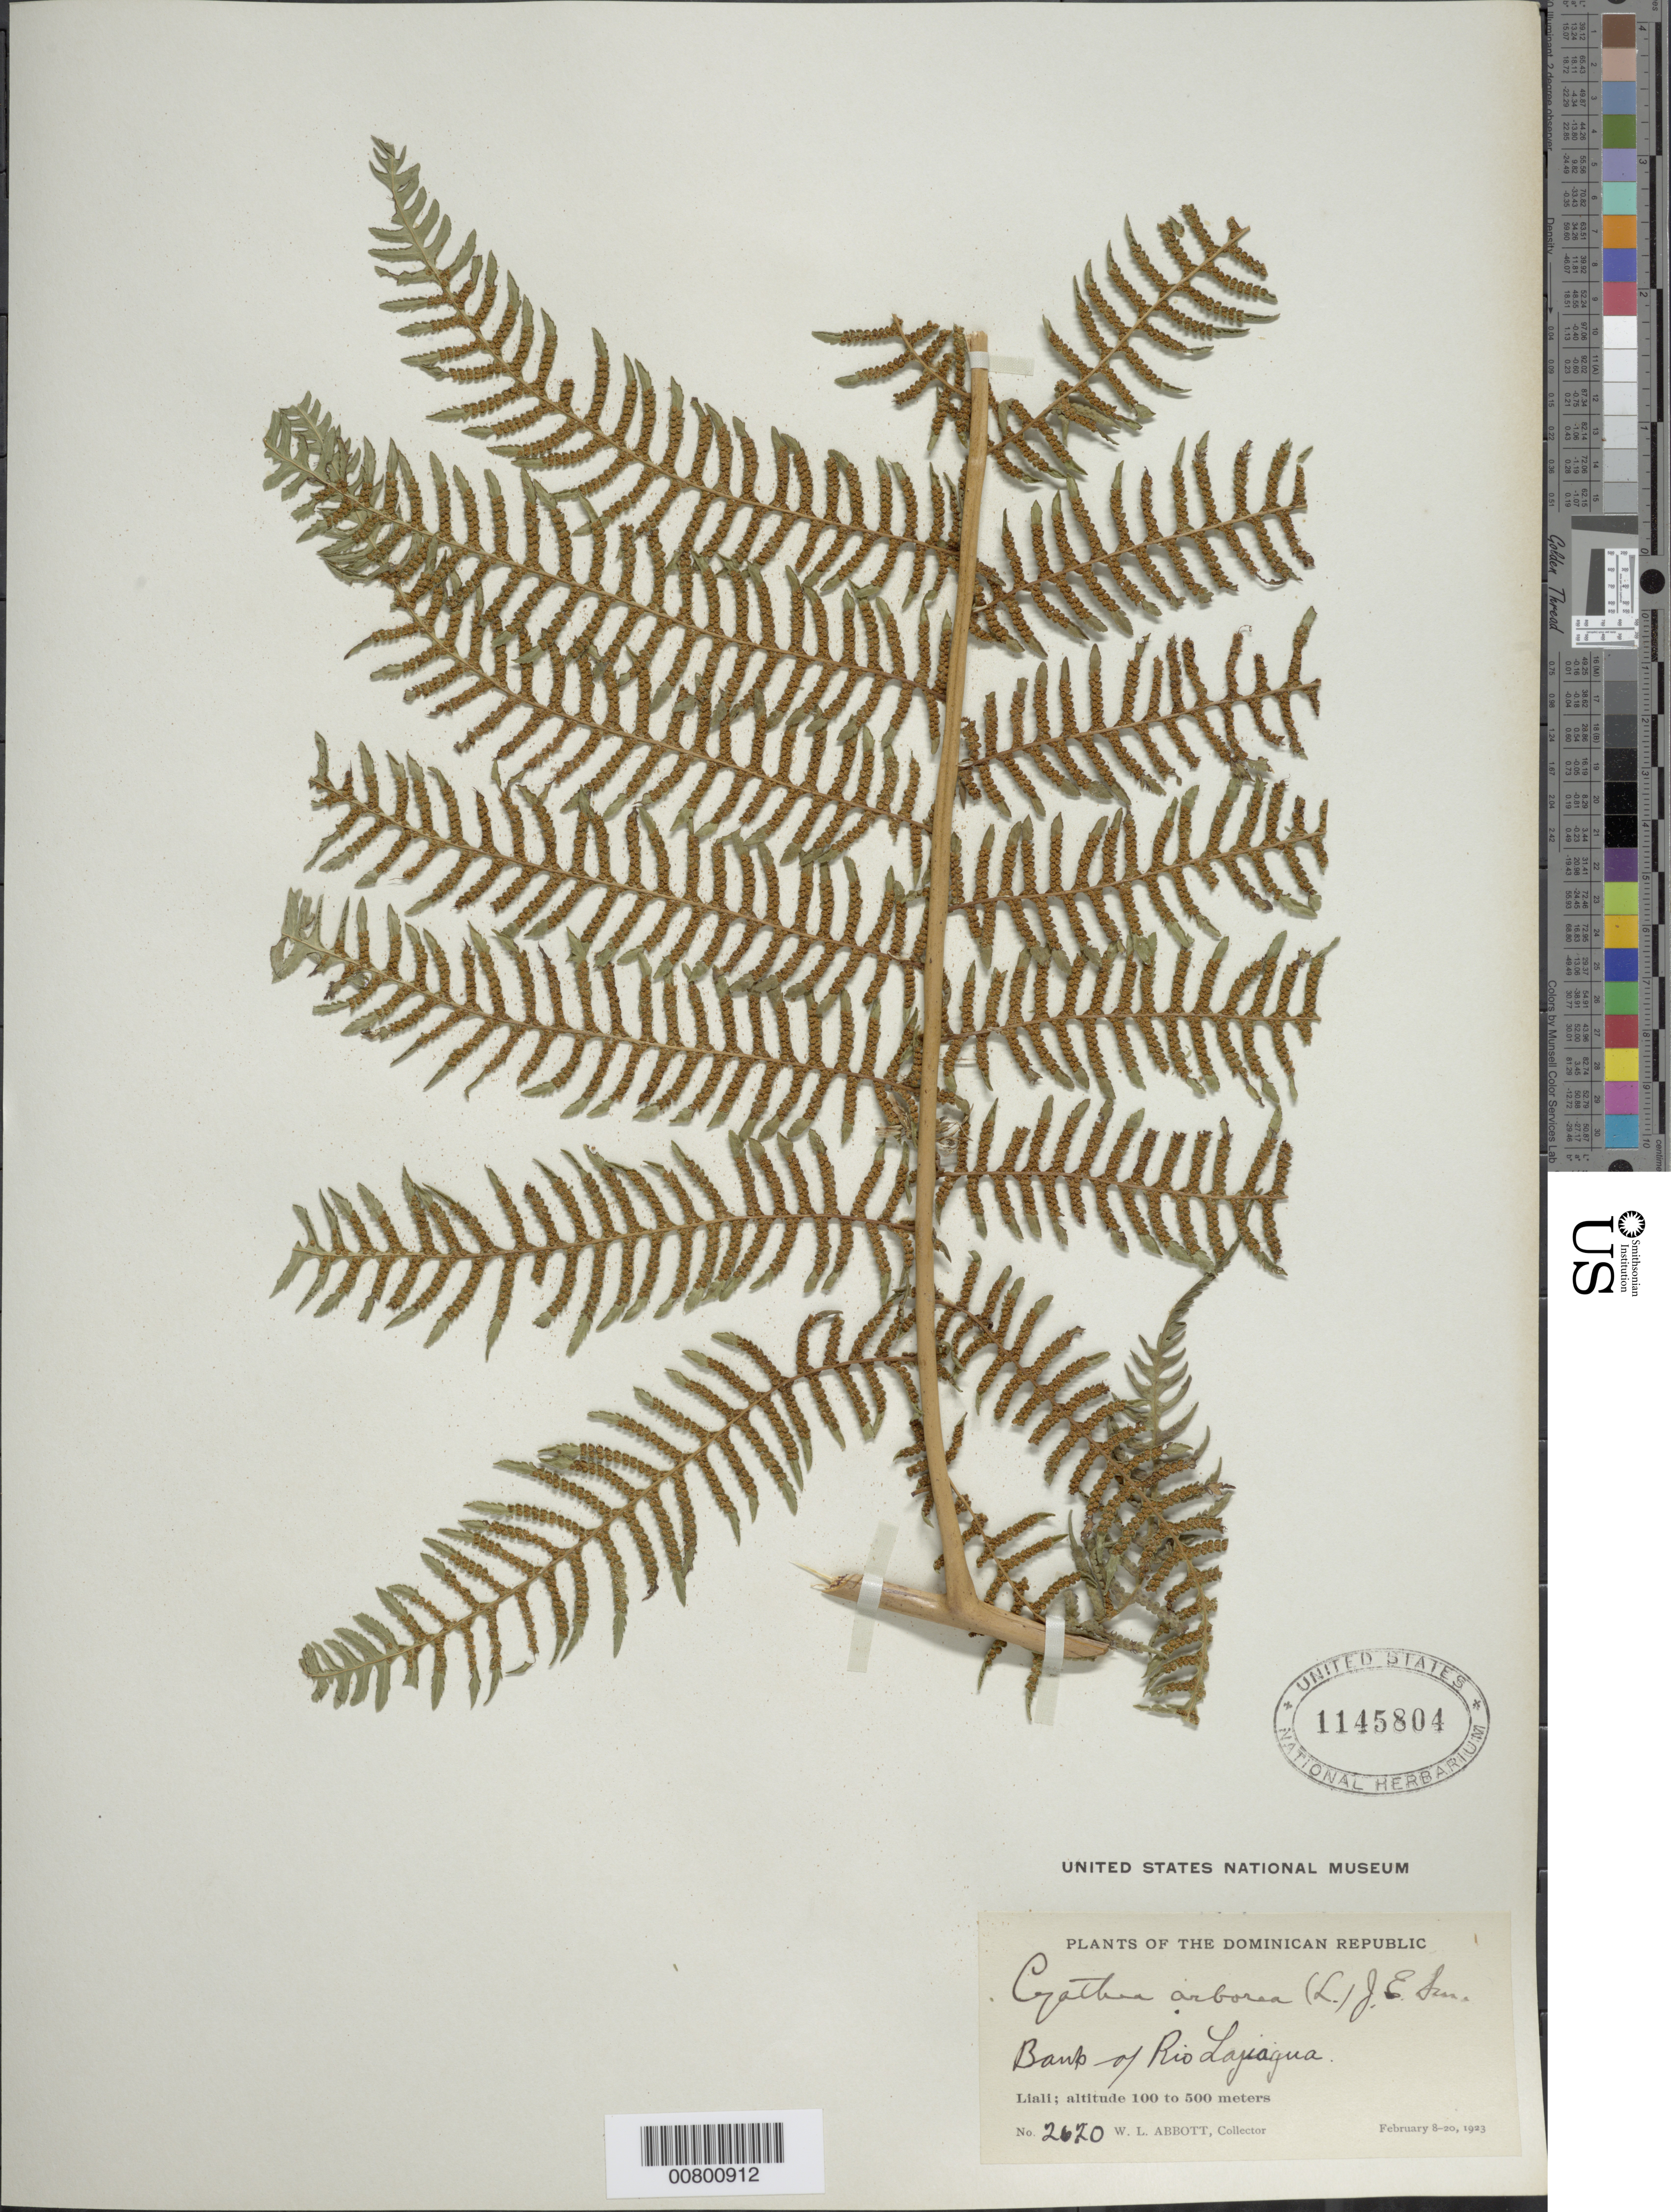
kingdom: Plantae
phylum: Tracheophyta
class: Polypodiopsida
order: Cyatheales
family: Cyatheaceae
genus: Cyathea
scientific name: Cyathea arborea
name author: (L.) Sm.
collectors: W. L. Abbott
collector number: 2620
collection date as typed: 08 Feb 1923 to 20 Feb 1923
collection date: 1923-02-08/1923-02-20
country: Dominican Republic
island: Hispaniola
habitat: Riverbank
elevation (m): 100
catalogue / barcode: US 1145804